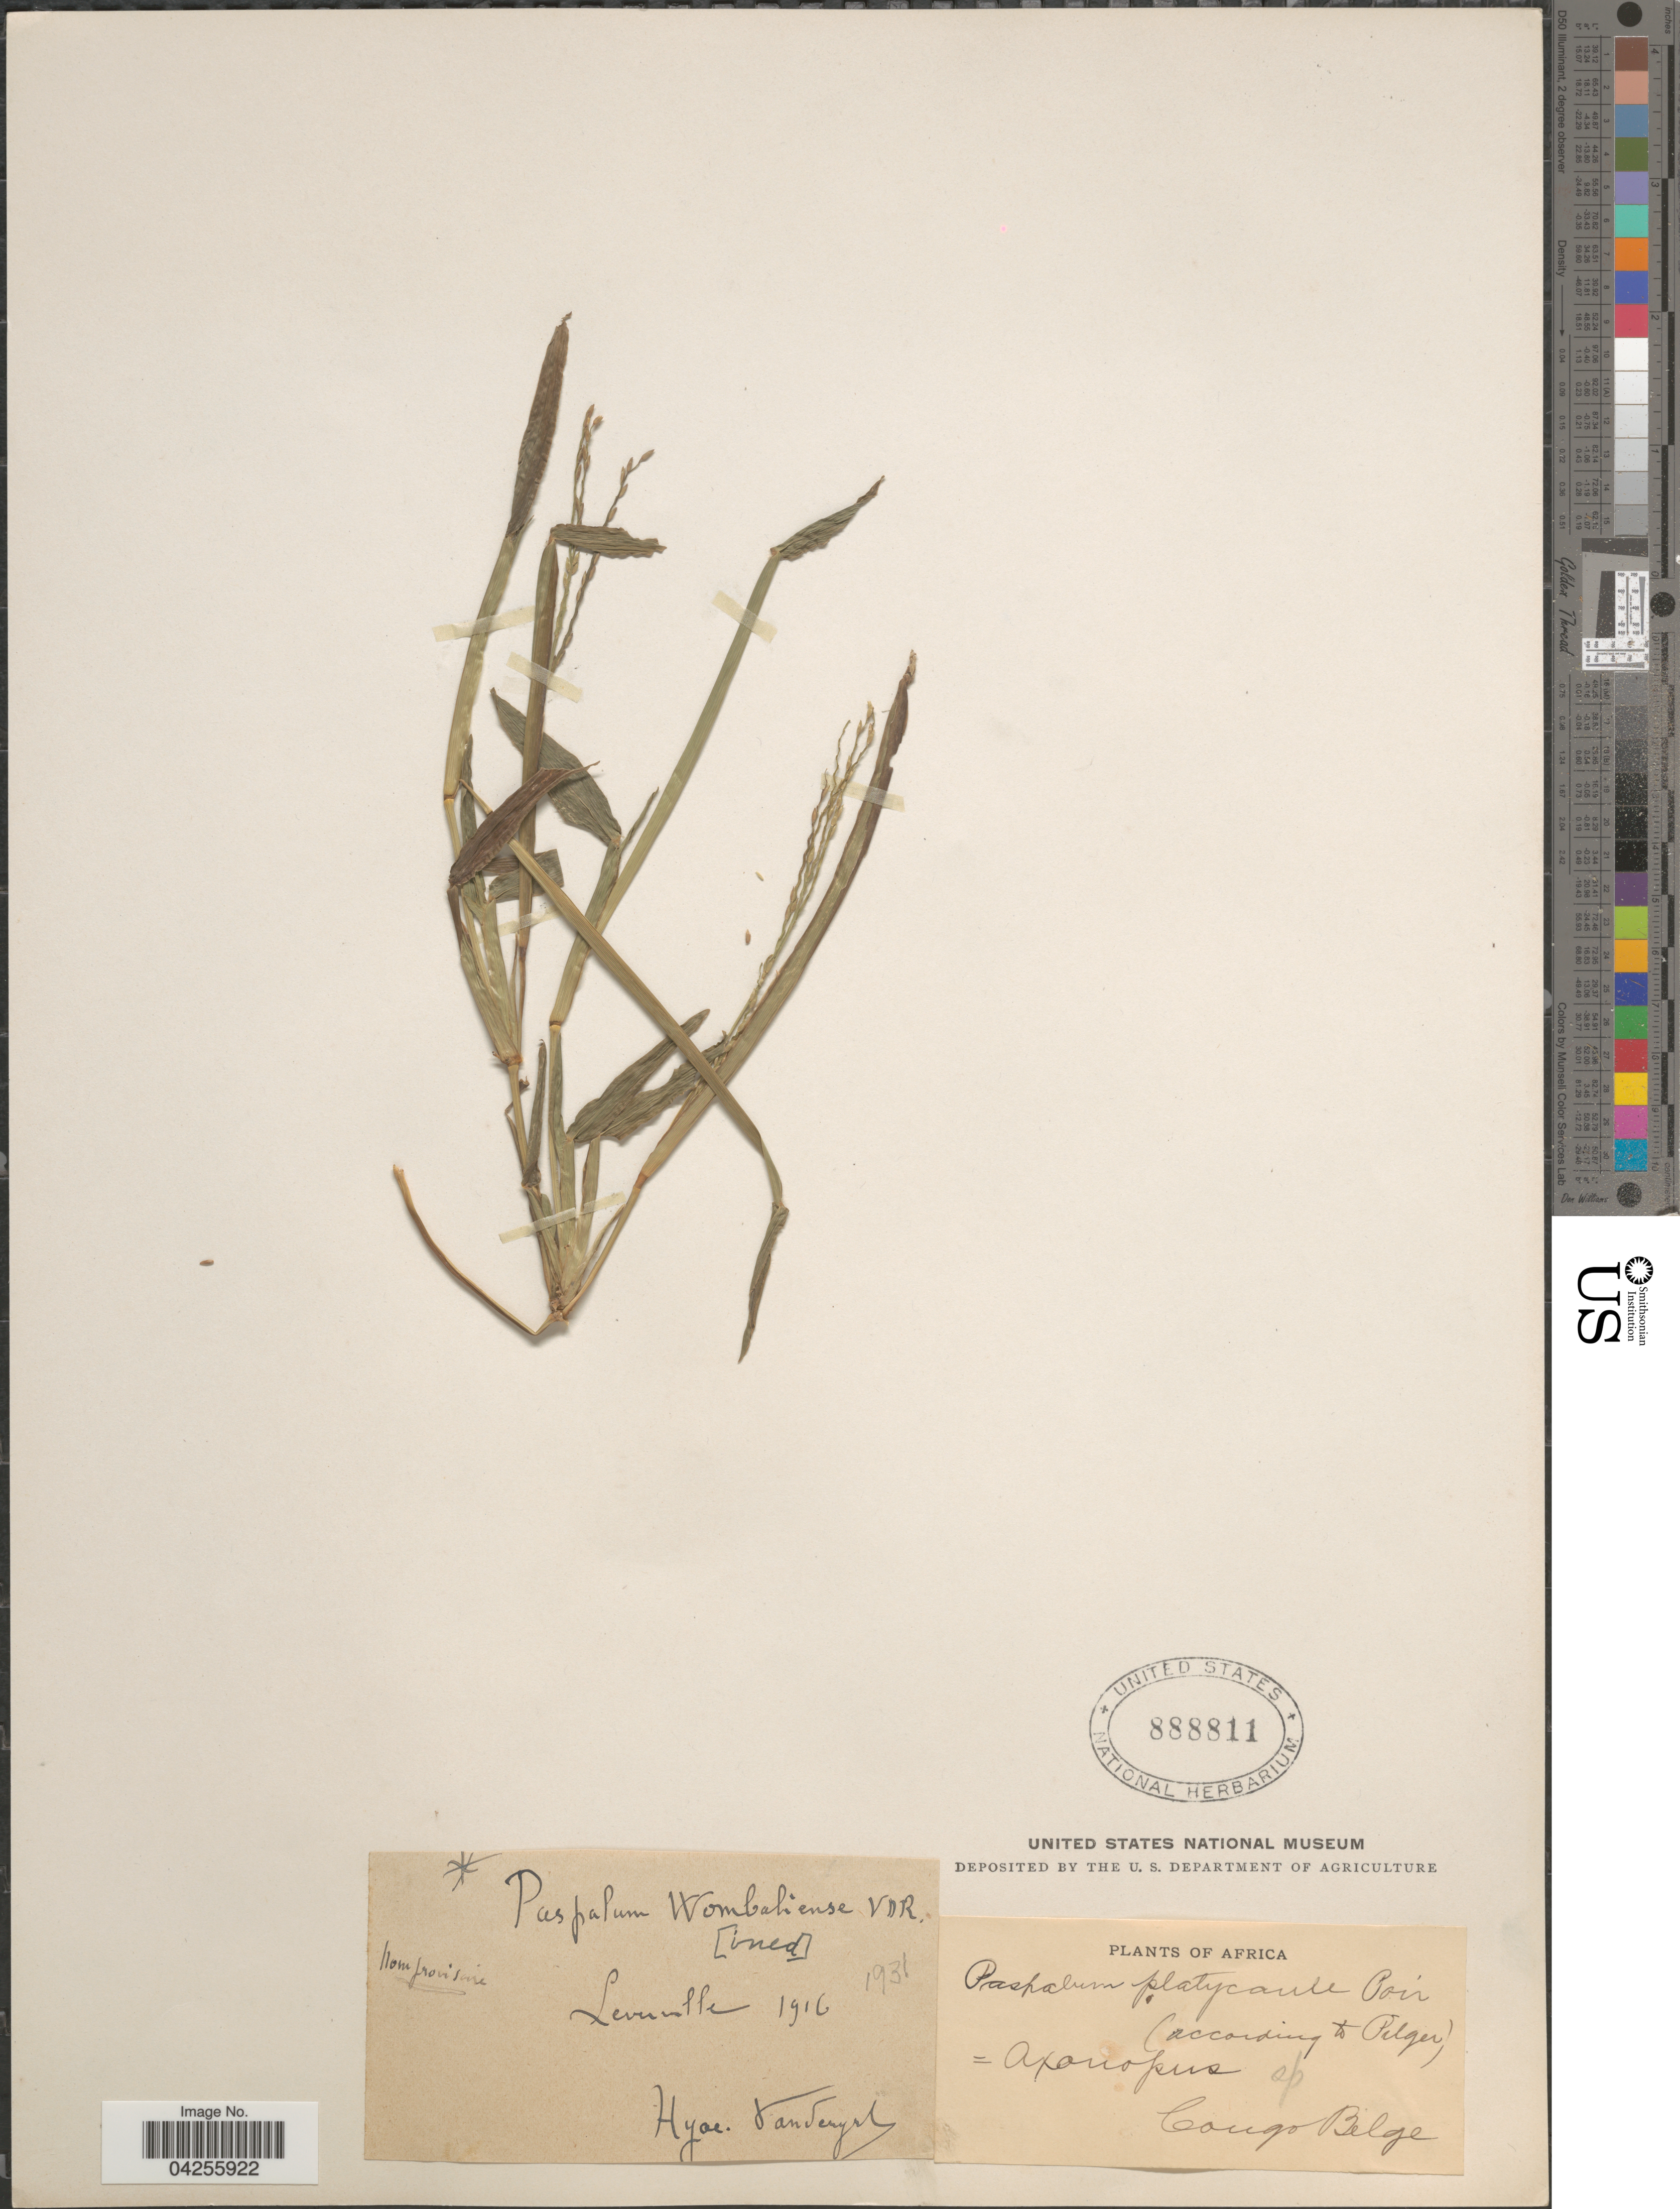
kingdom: Plantae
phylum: Tracheophyta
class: Liliopsida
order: Poales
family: Poaceae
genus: Axonopus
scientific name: Axonopus flexuosus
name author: (Peter) C. E. Hubb.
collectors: H. J. R. Vanderyst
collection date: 1916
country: Congo, Democratic Republic of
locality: Leverville.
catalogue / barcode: US 888811